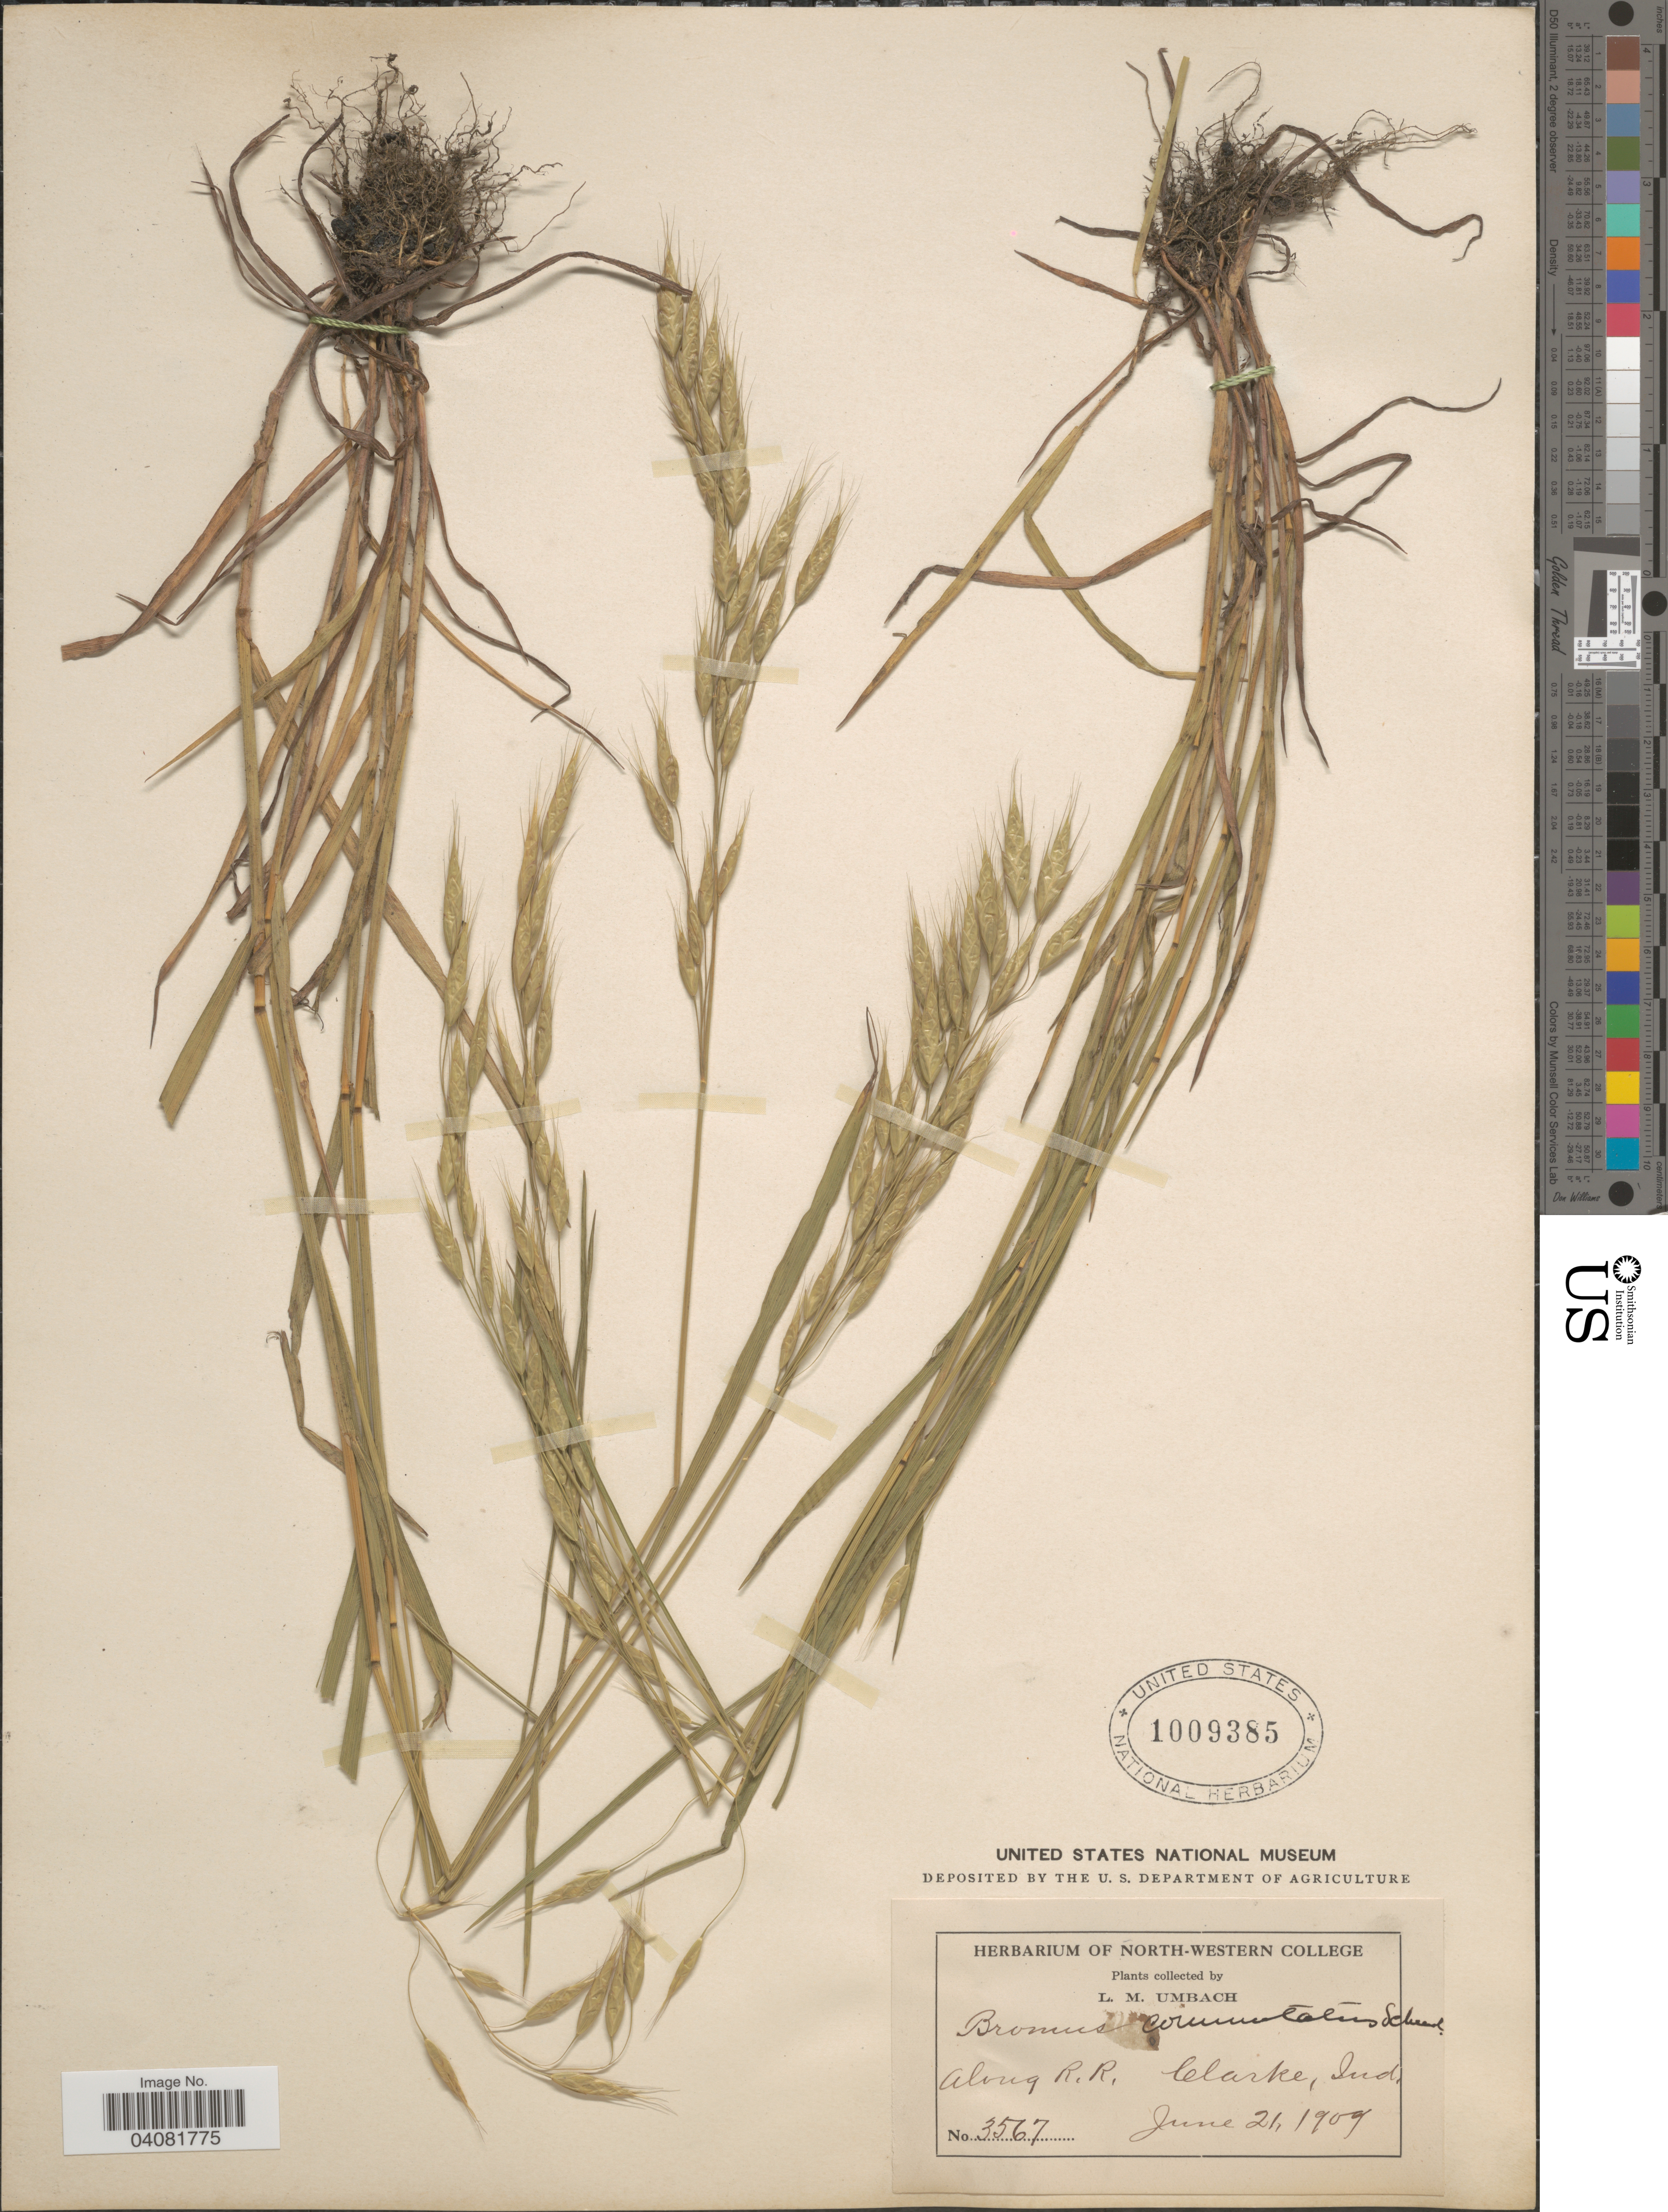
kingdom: Plantae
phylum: Tracheophyta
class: Liliopsida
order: Poales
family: Poaceae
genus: Bromus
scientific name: Bromus commutatus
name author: Schrad.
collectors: L. M. Umbach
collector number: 3567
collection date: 1909-06-21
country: United States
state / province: Indiana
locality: Along R. R. Clarke.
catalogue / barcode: US 1009385